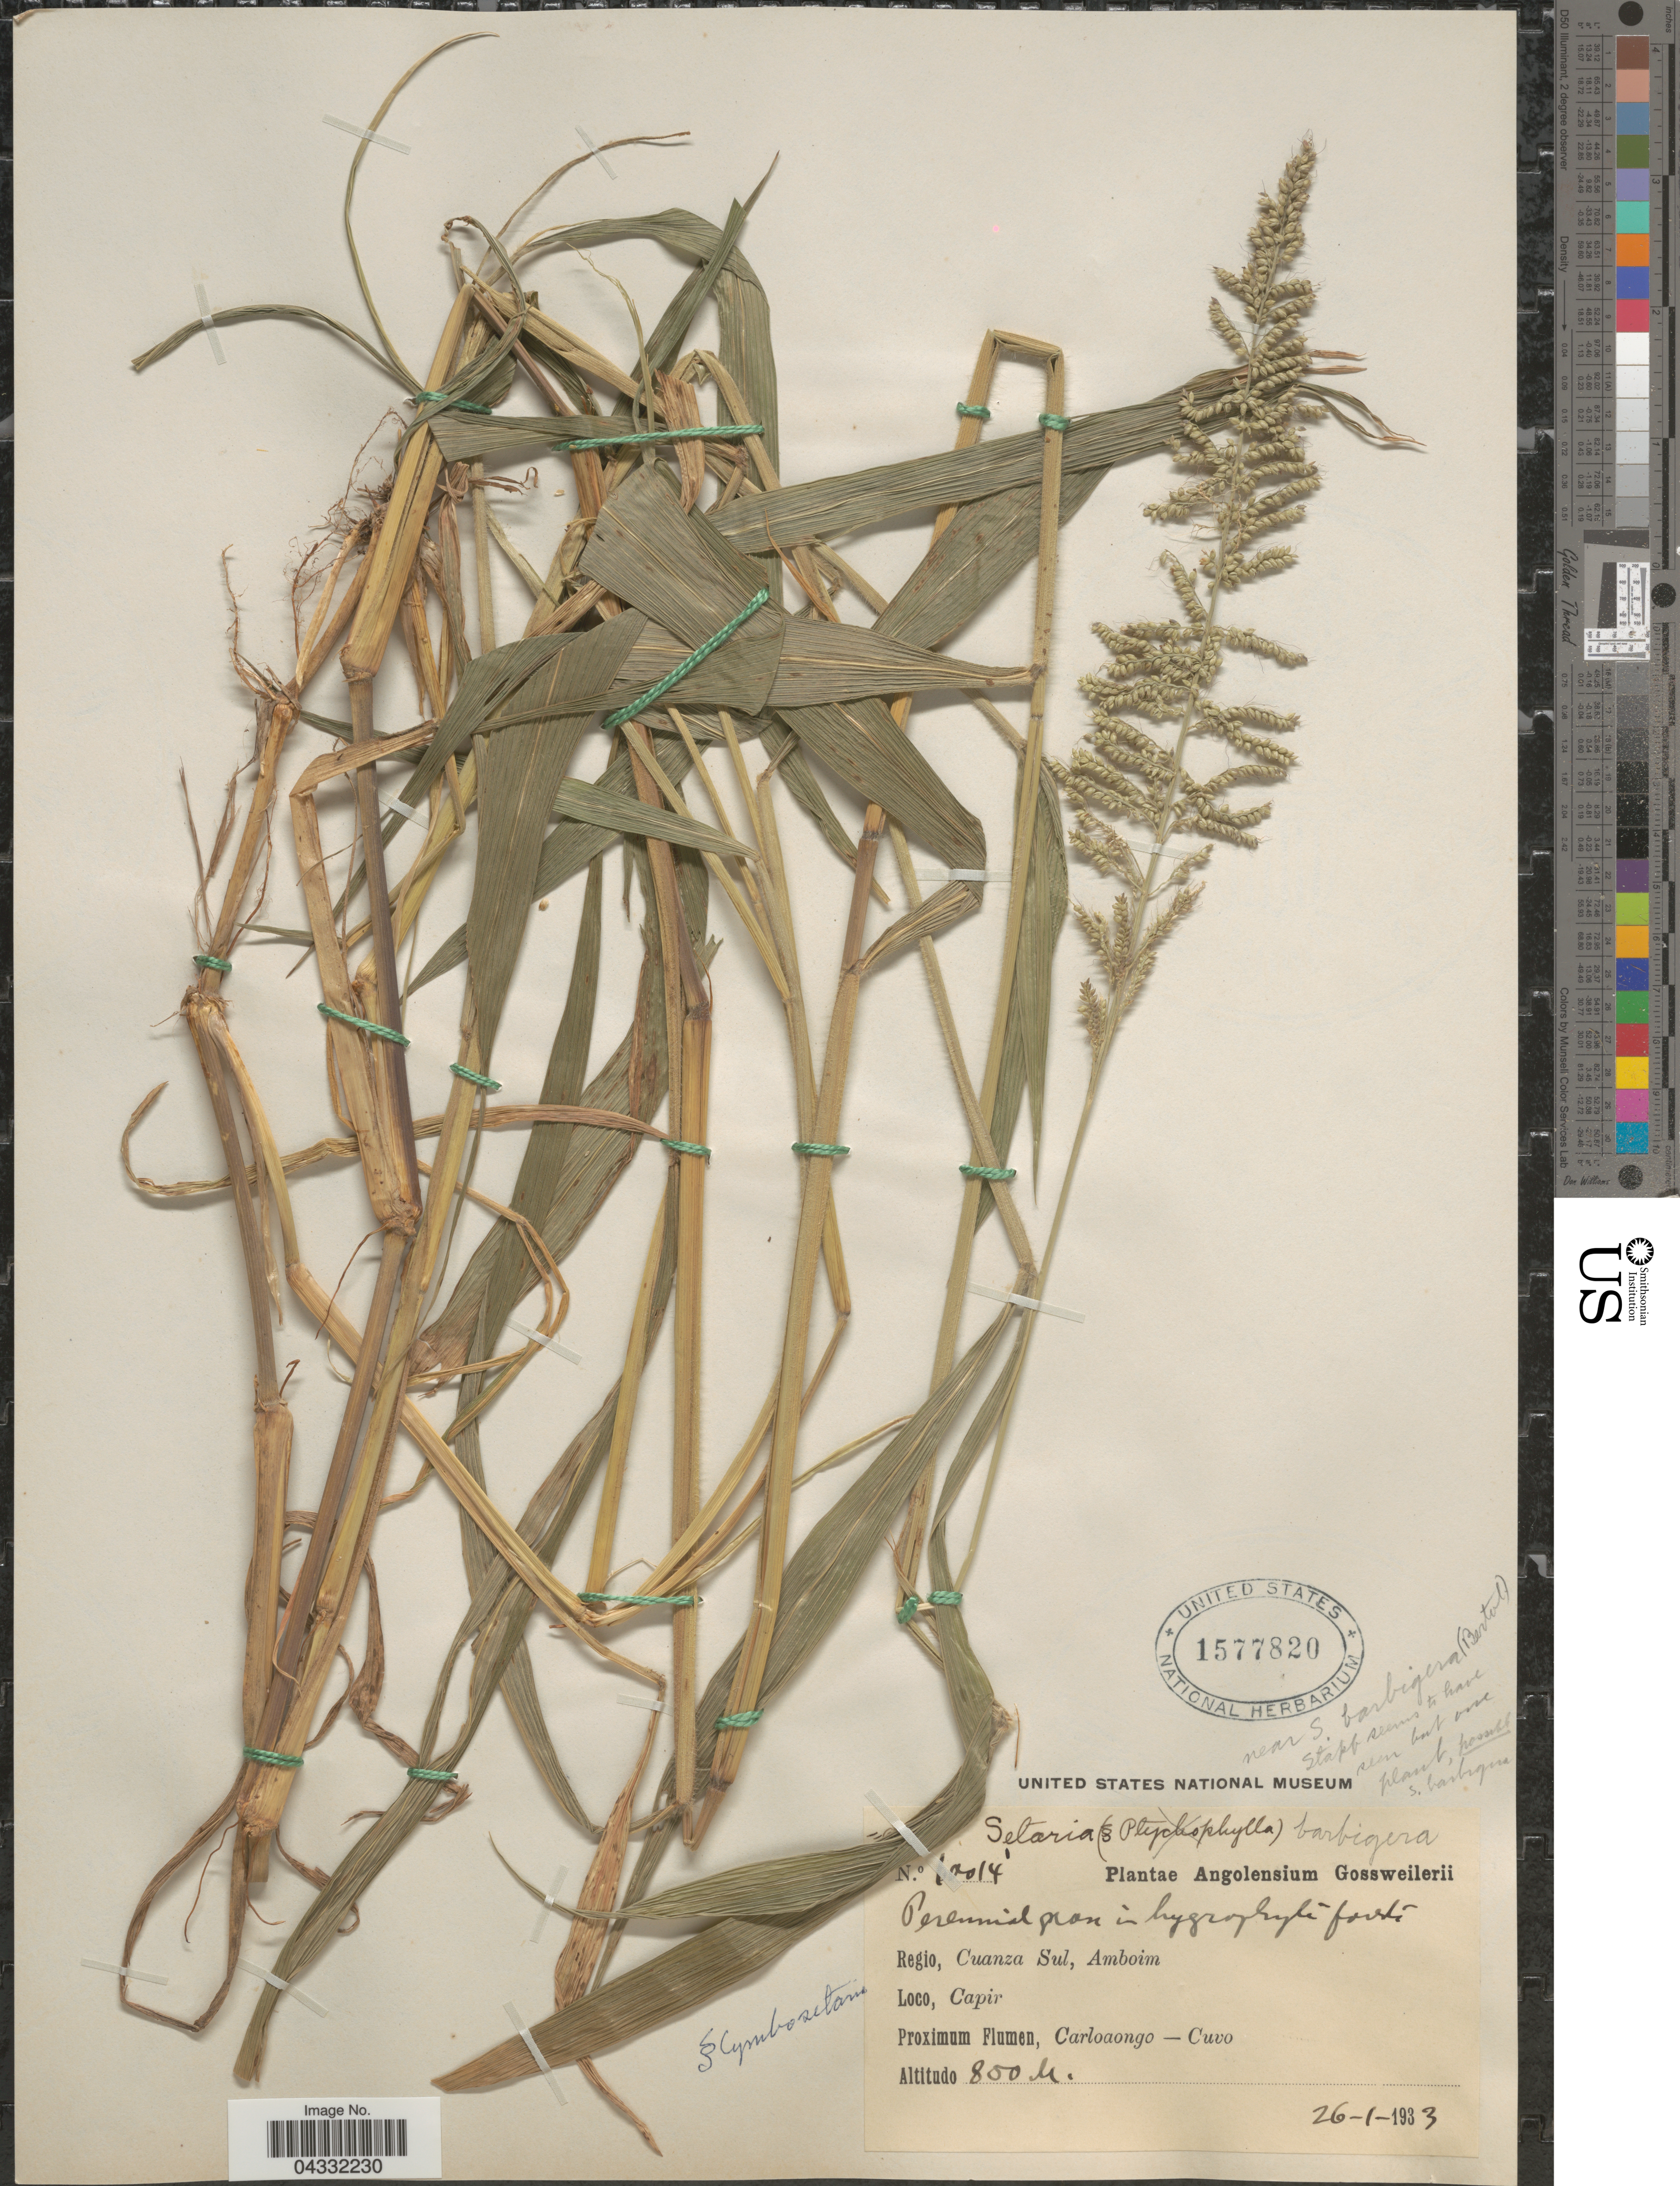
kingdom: Plantae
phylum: Tracheophyta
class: Liliopsida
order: Poales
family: Poaceae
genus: Setaria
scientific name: Setaria sp.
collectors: -. Gossweiler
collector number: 10014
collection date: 1933-01-26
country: Angola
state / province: Cuanza Sul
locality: Regio, Cuanza Sul, Amboim. Capir. Proximum Flumen, Carloaongo - Cuvo.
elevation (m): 800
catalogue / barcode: US 1577820